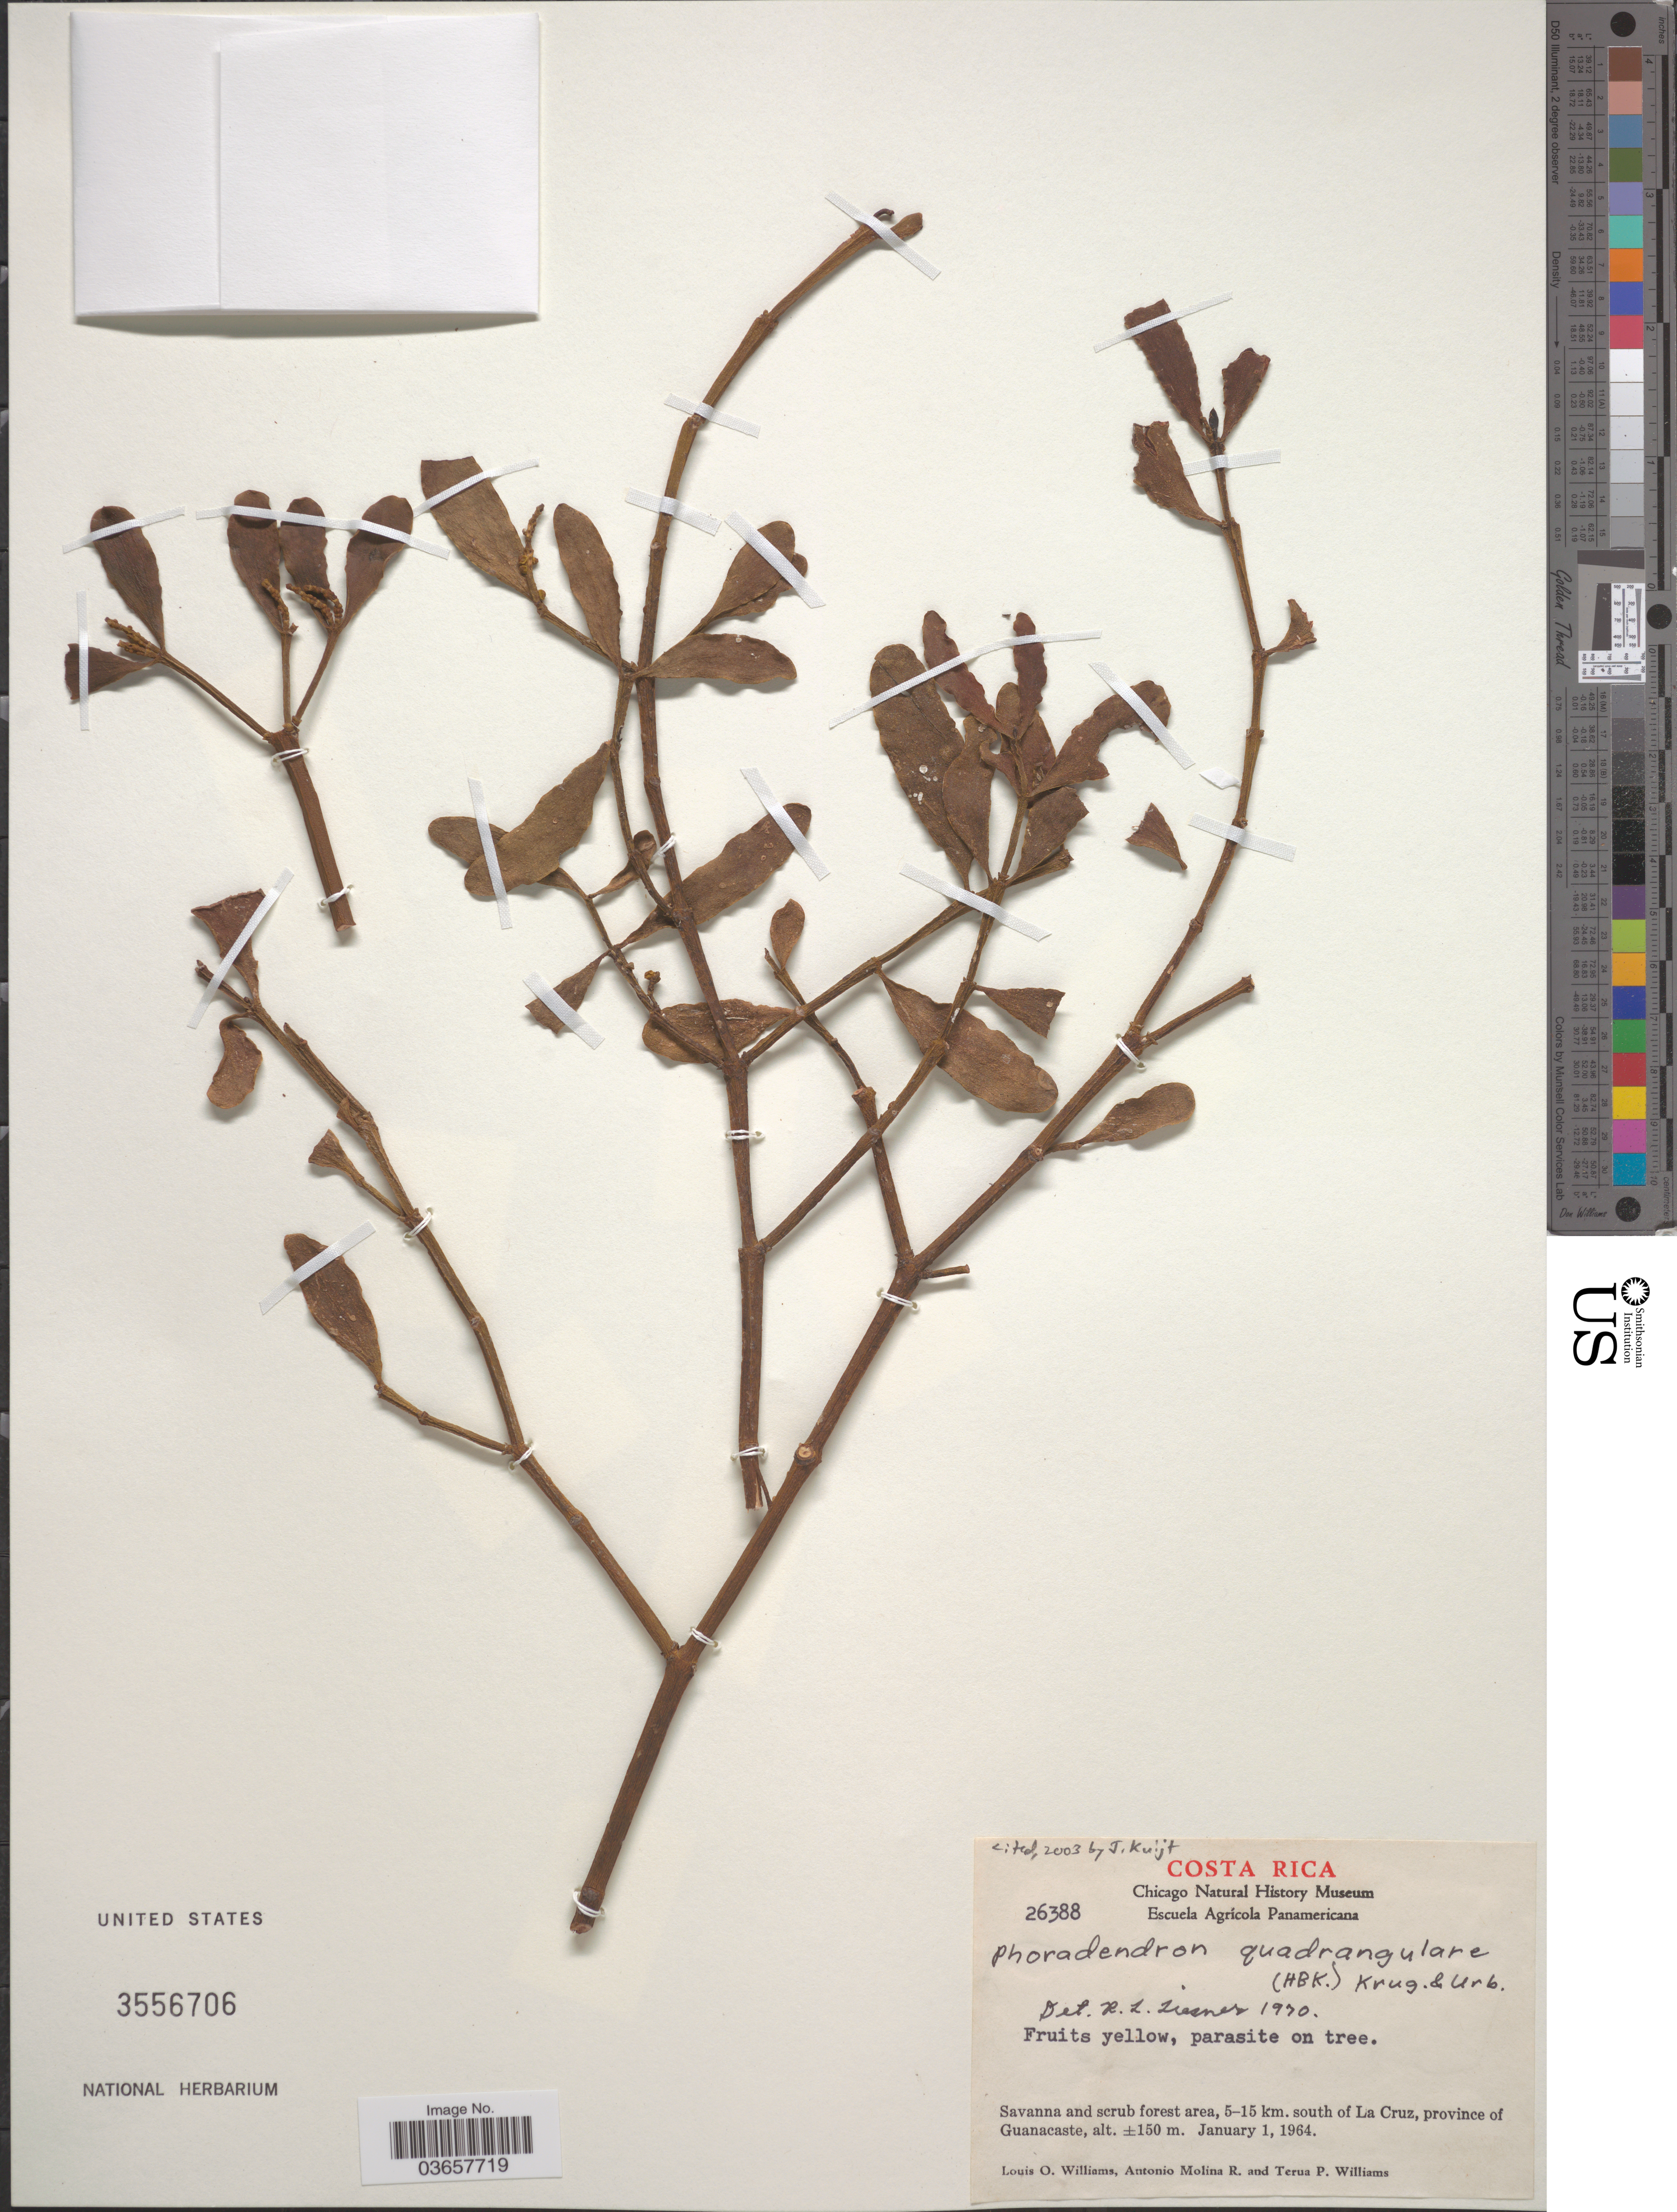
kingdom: Plantae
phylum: Tracheophyta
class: Magnoliopsida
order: Santalales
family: Viscaceae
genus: Phoradendron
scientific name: Phoradendron quadrangulare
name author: (Kunth) Griseb.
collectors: L. O. Williams, A. Molina R. & T. Williams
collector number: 26388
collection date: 1964-01-01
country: Costa Rica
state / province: Guanacaste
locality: Savanna and scrub forest area, 5-15 km. south of La Cruz, province of Guanacaste.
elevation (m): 150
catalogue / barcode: US 3556706